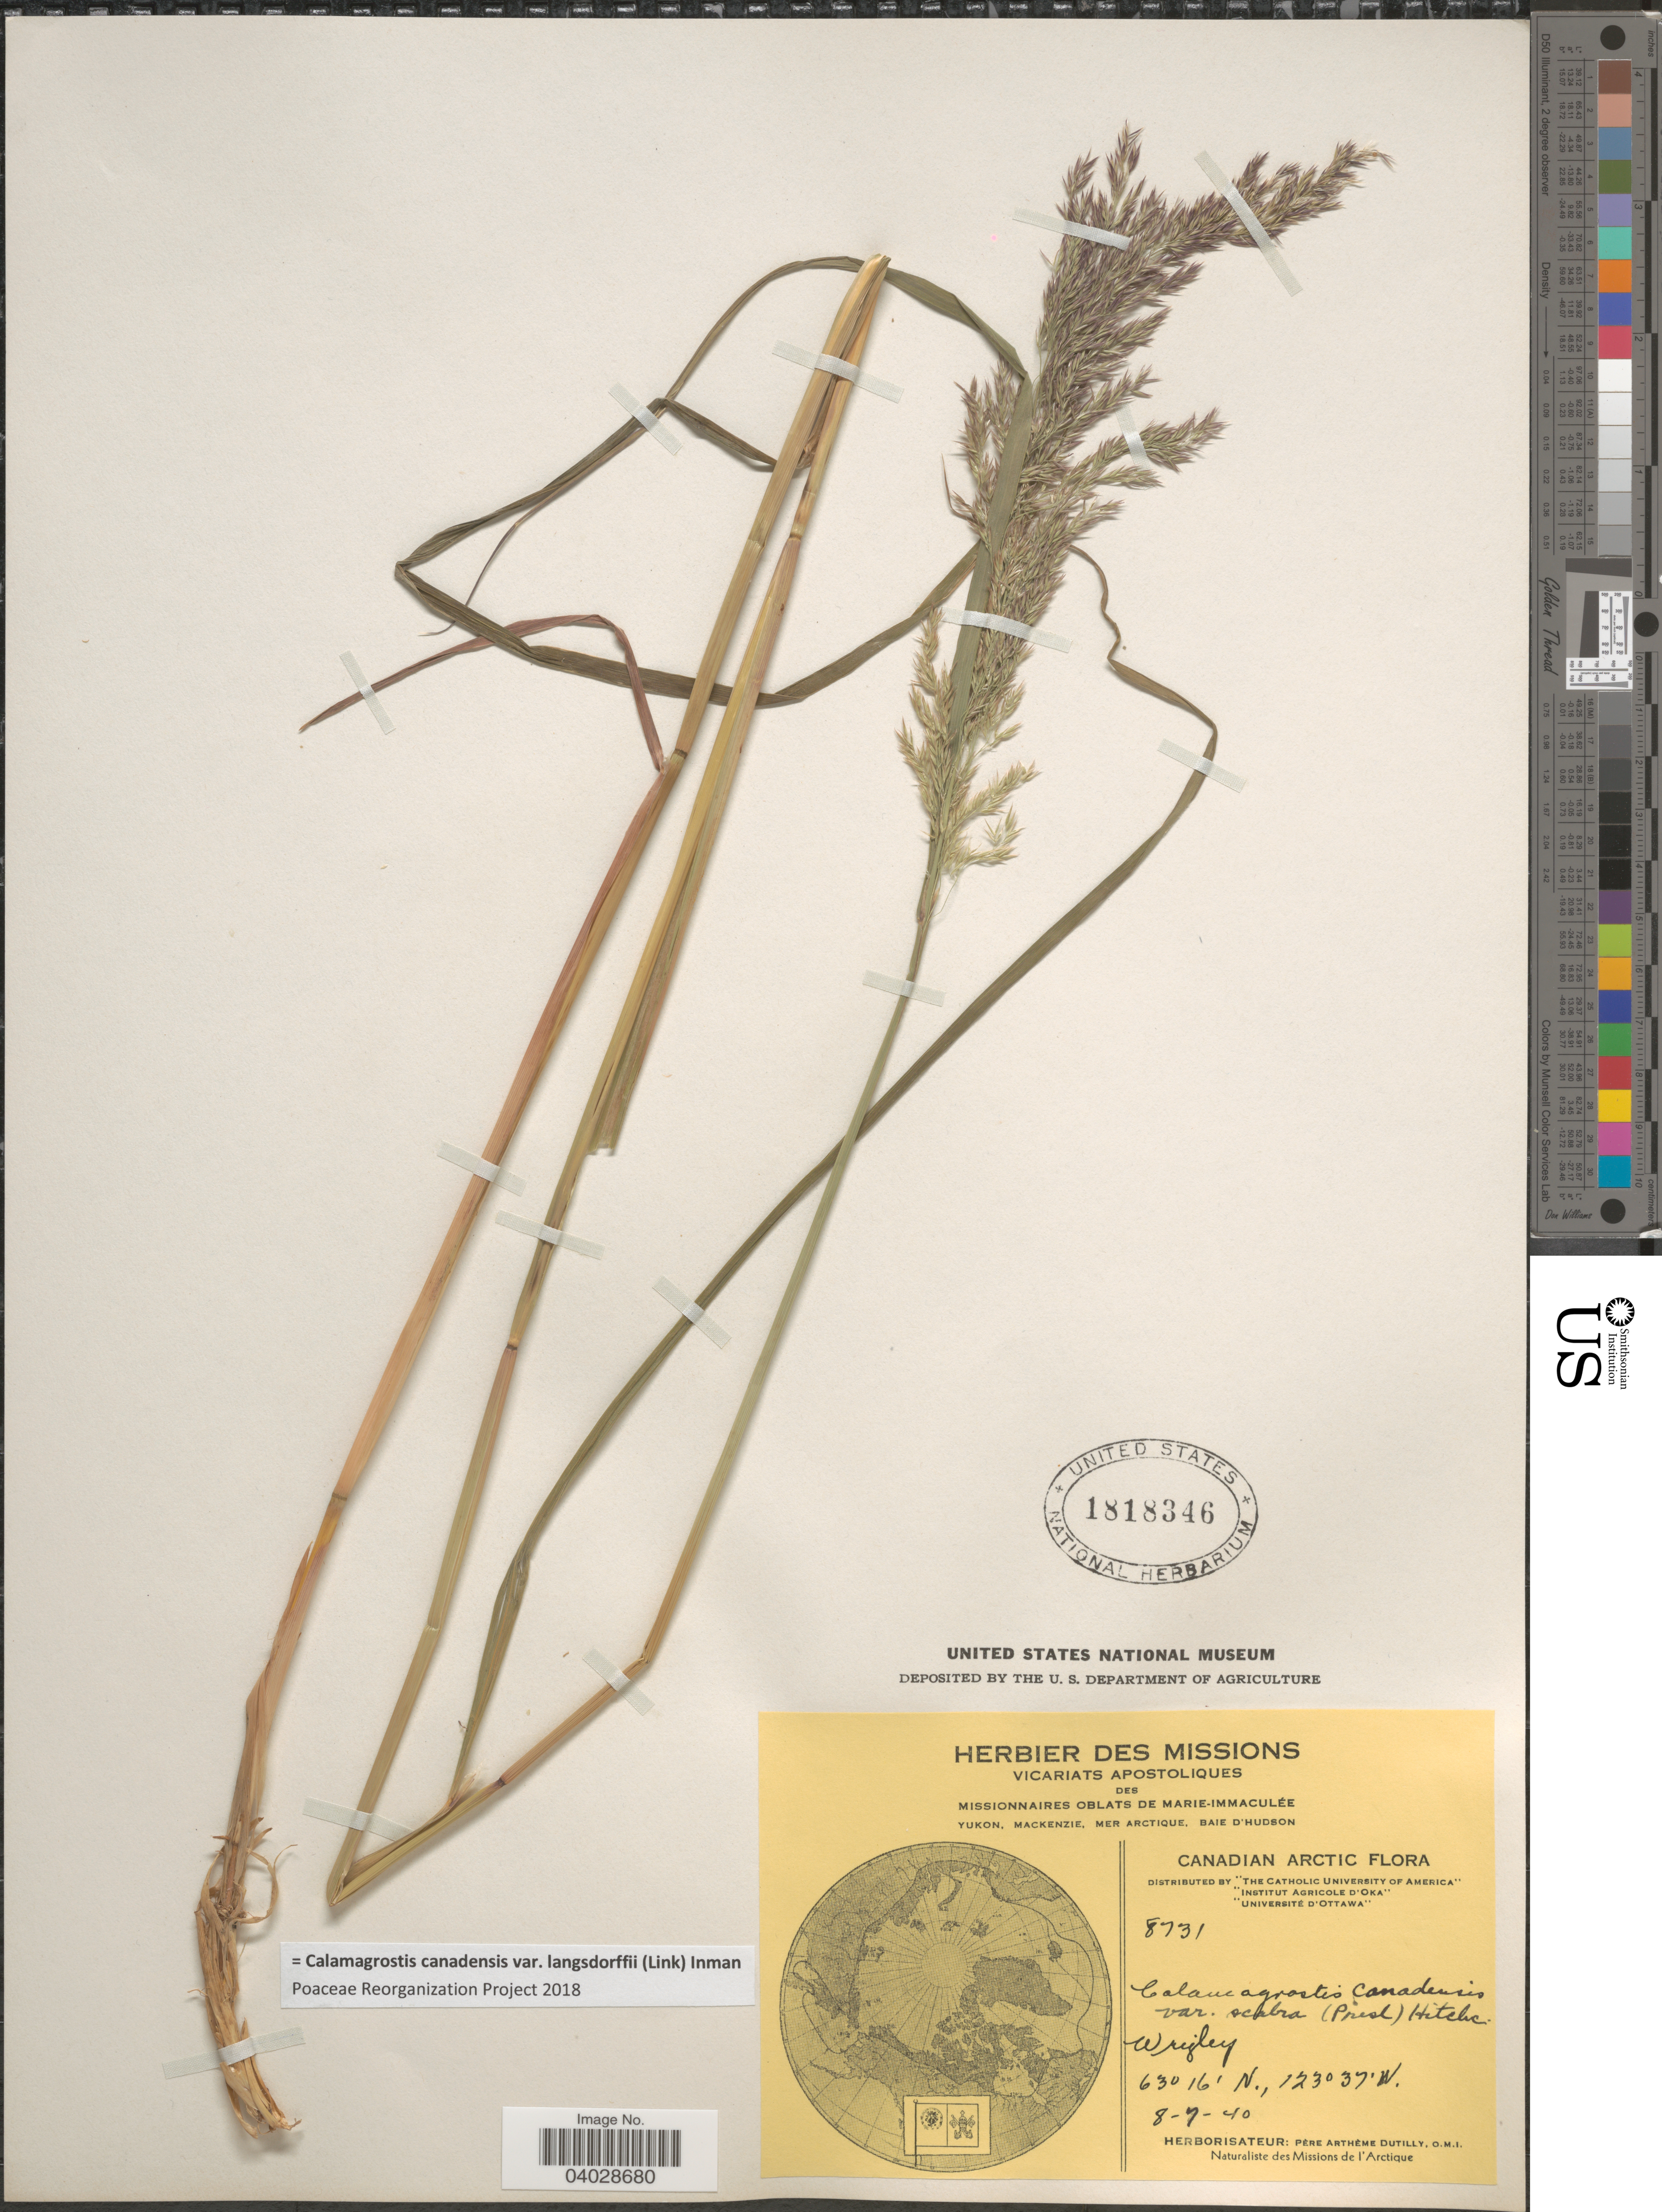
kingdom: Plantae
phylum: Tracheophyta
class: Liliopsida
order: Poales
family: Poaceae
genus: Calamagrostis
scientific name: Calamagrostis canadensis var. langsdorffii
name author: (Link) Inman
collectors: P. Dutilly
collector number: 8731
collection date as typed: Transcribed d/m/y: 7/8/40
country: Canada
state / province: Northwest Territories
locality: Canadian Arctic. Wrigley.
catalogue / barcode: US 1818346